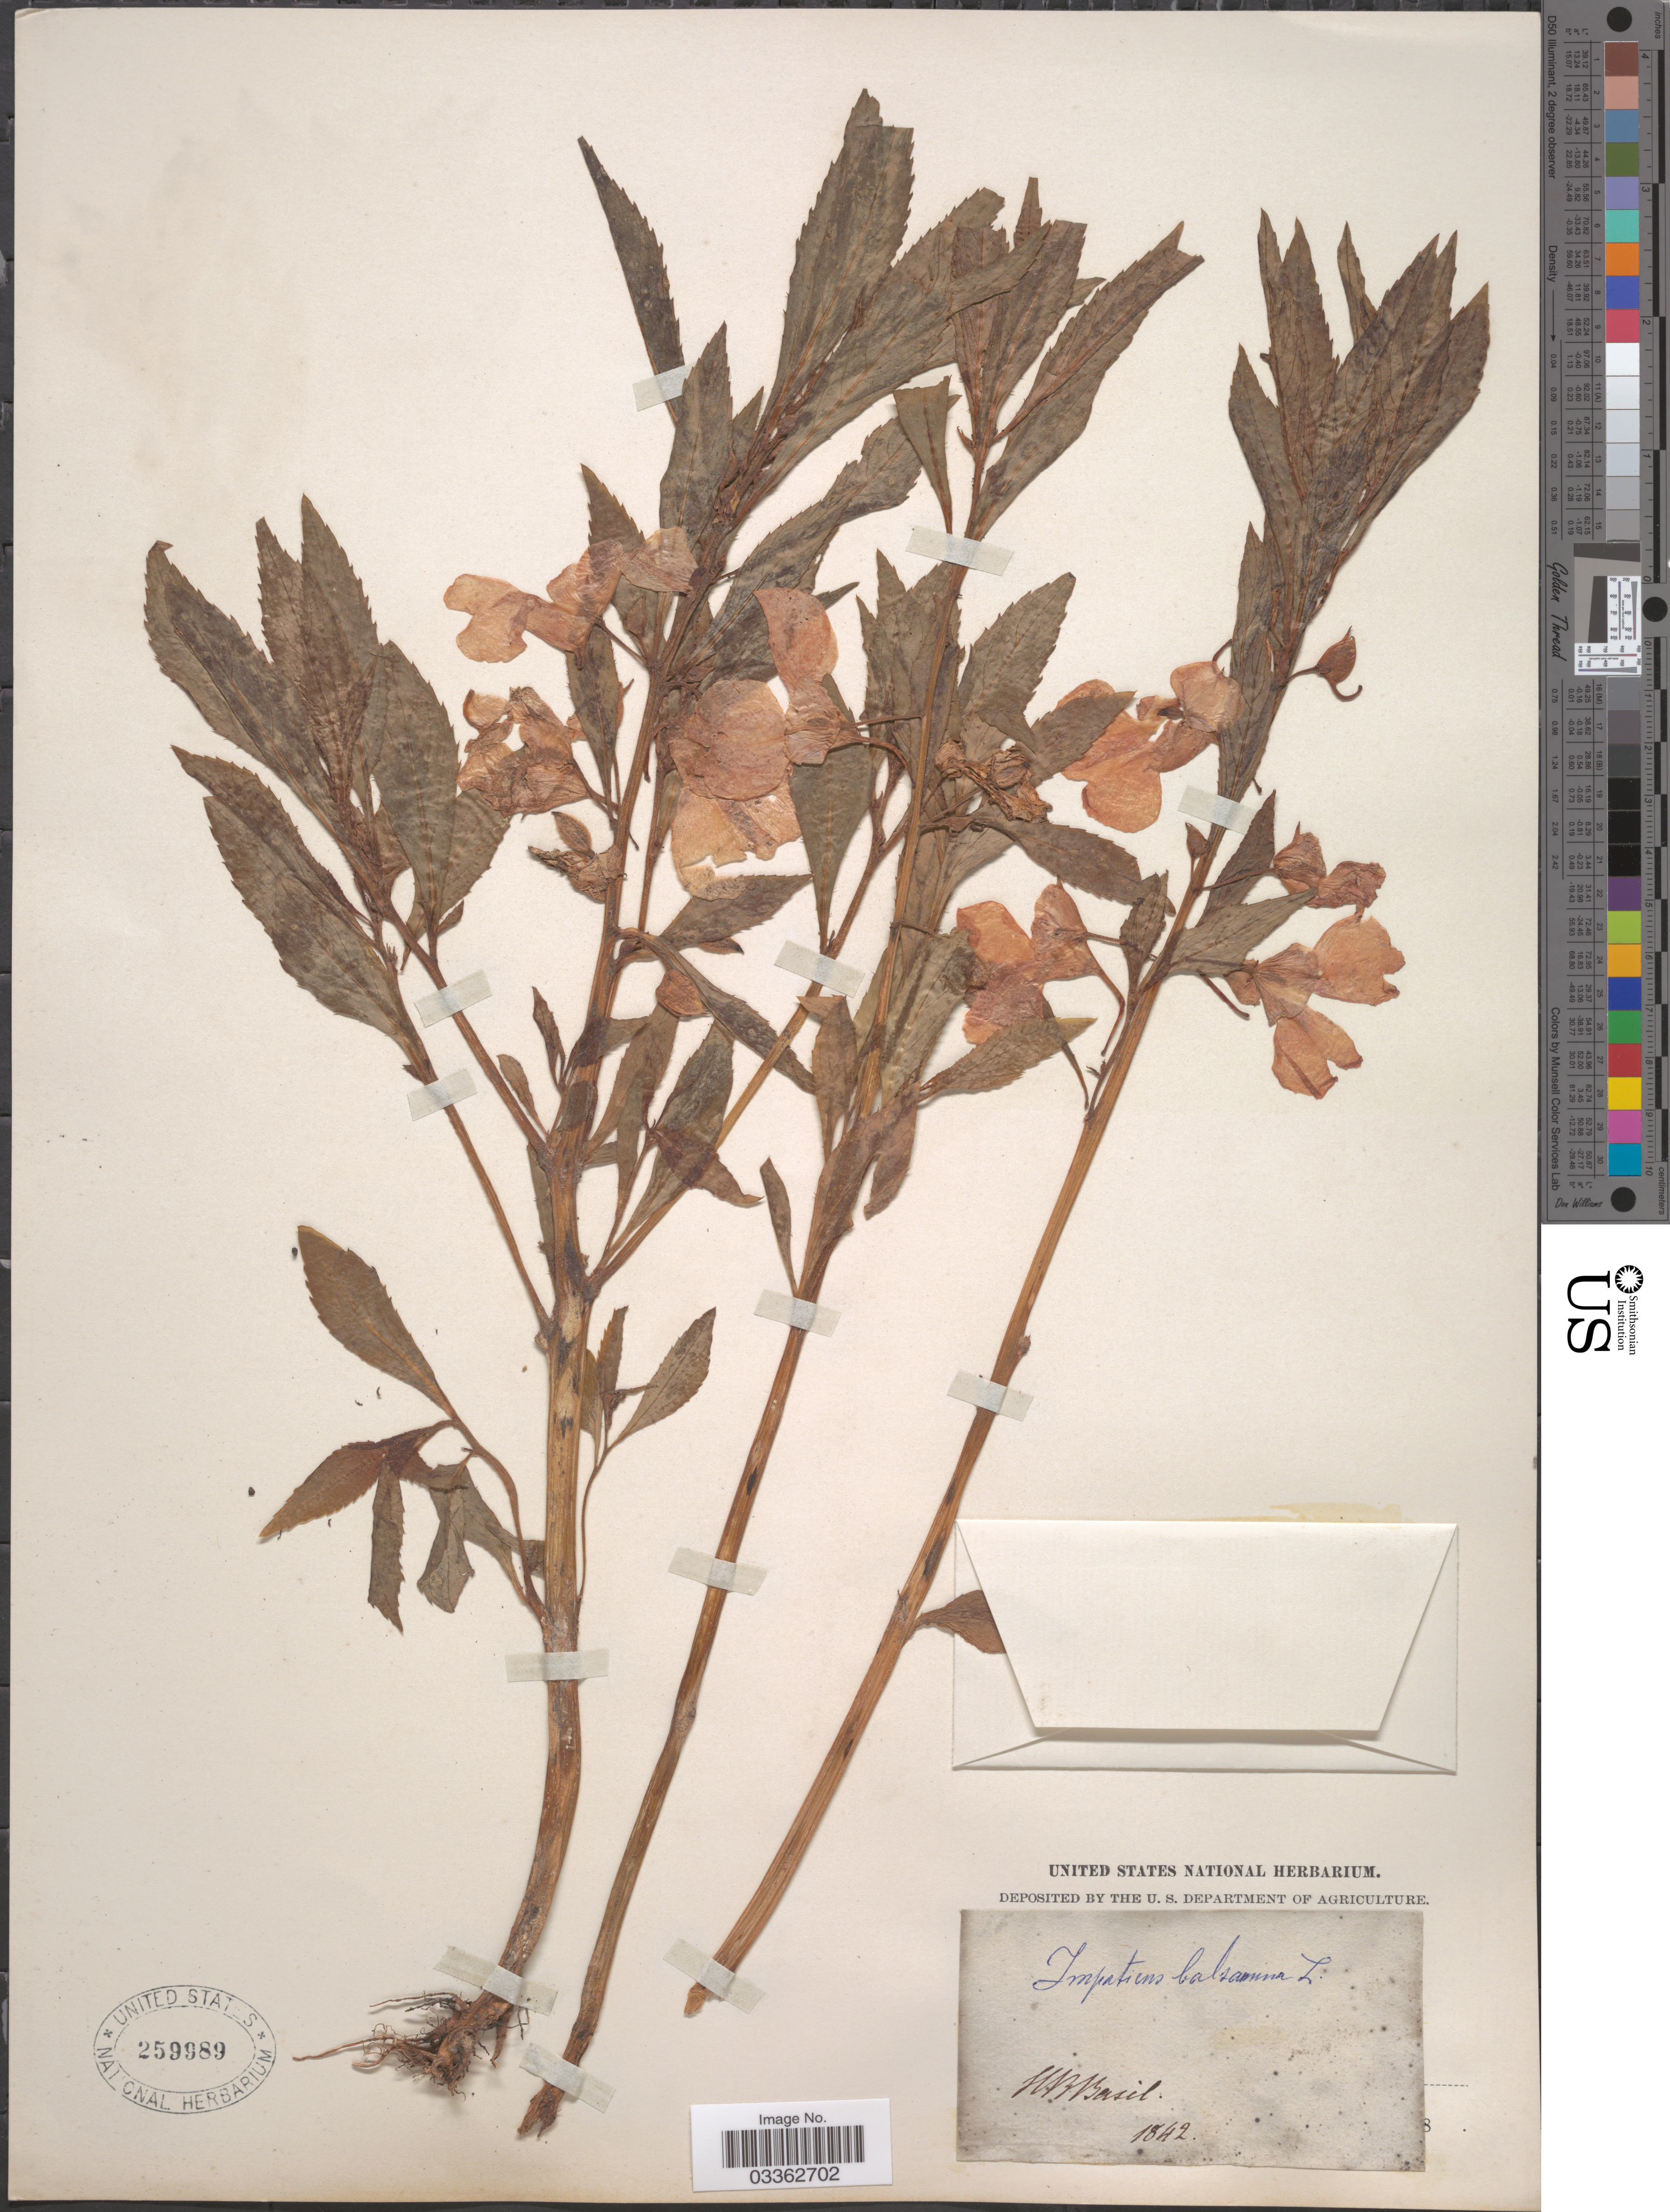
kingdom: Plantae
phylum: Tracheophyta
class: Magnoliopsida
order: Ericales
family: Balsaminaceae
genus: Impatiens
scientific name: Impatiens balsamina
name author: L.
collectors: ex Herb. Basil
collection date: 1842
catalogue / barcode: US 259989